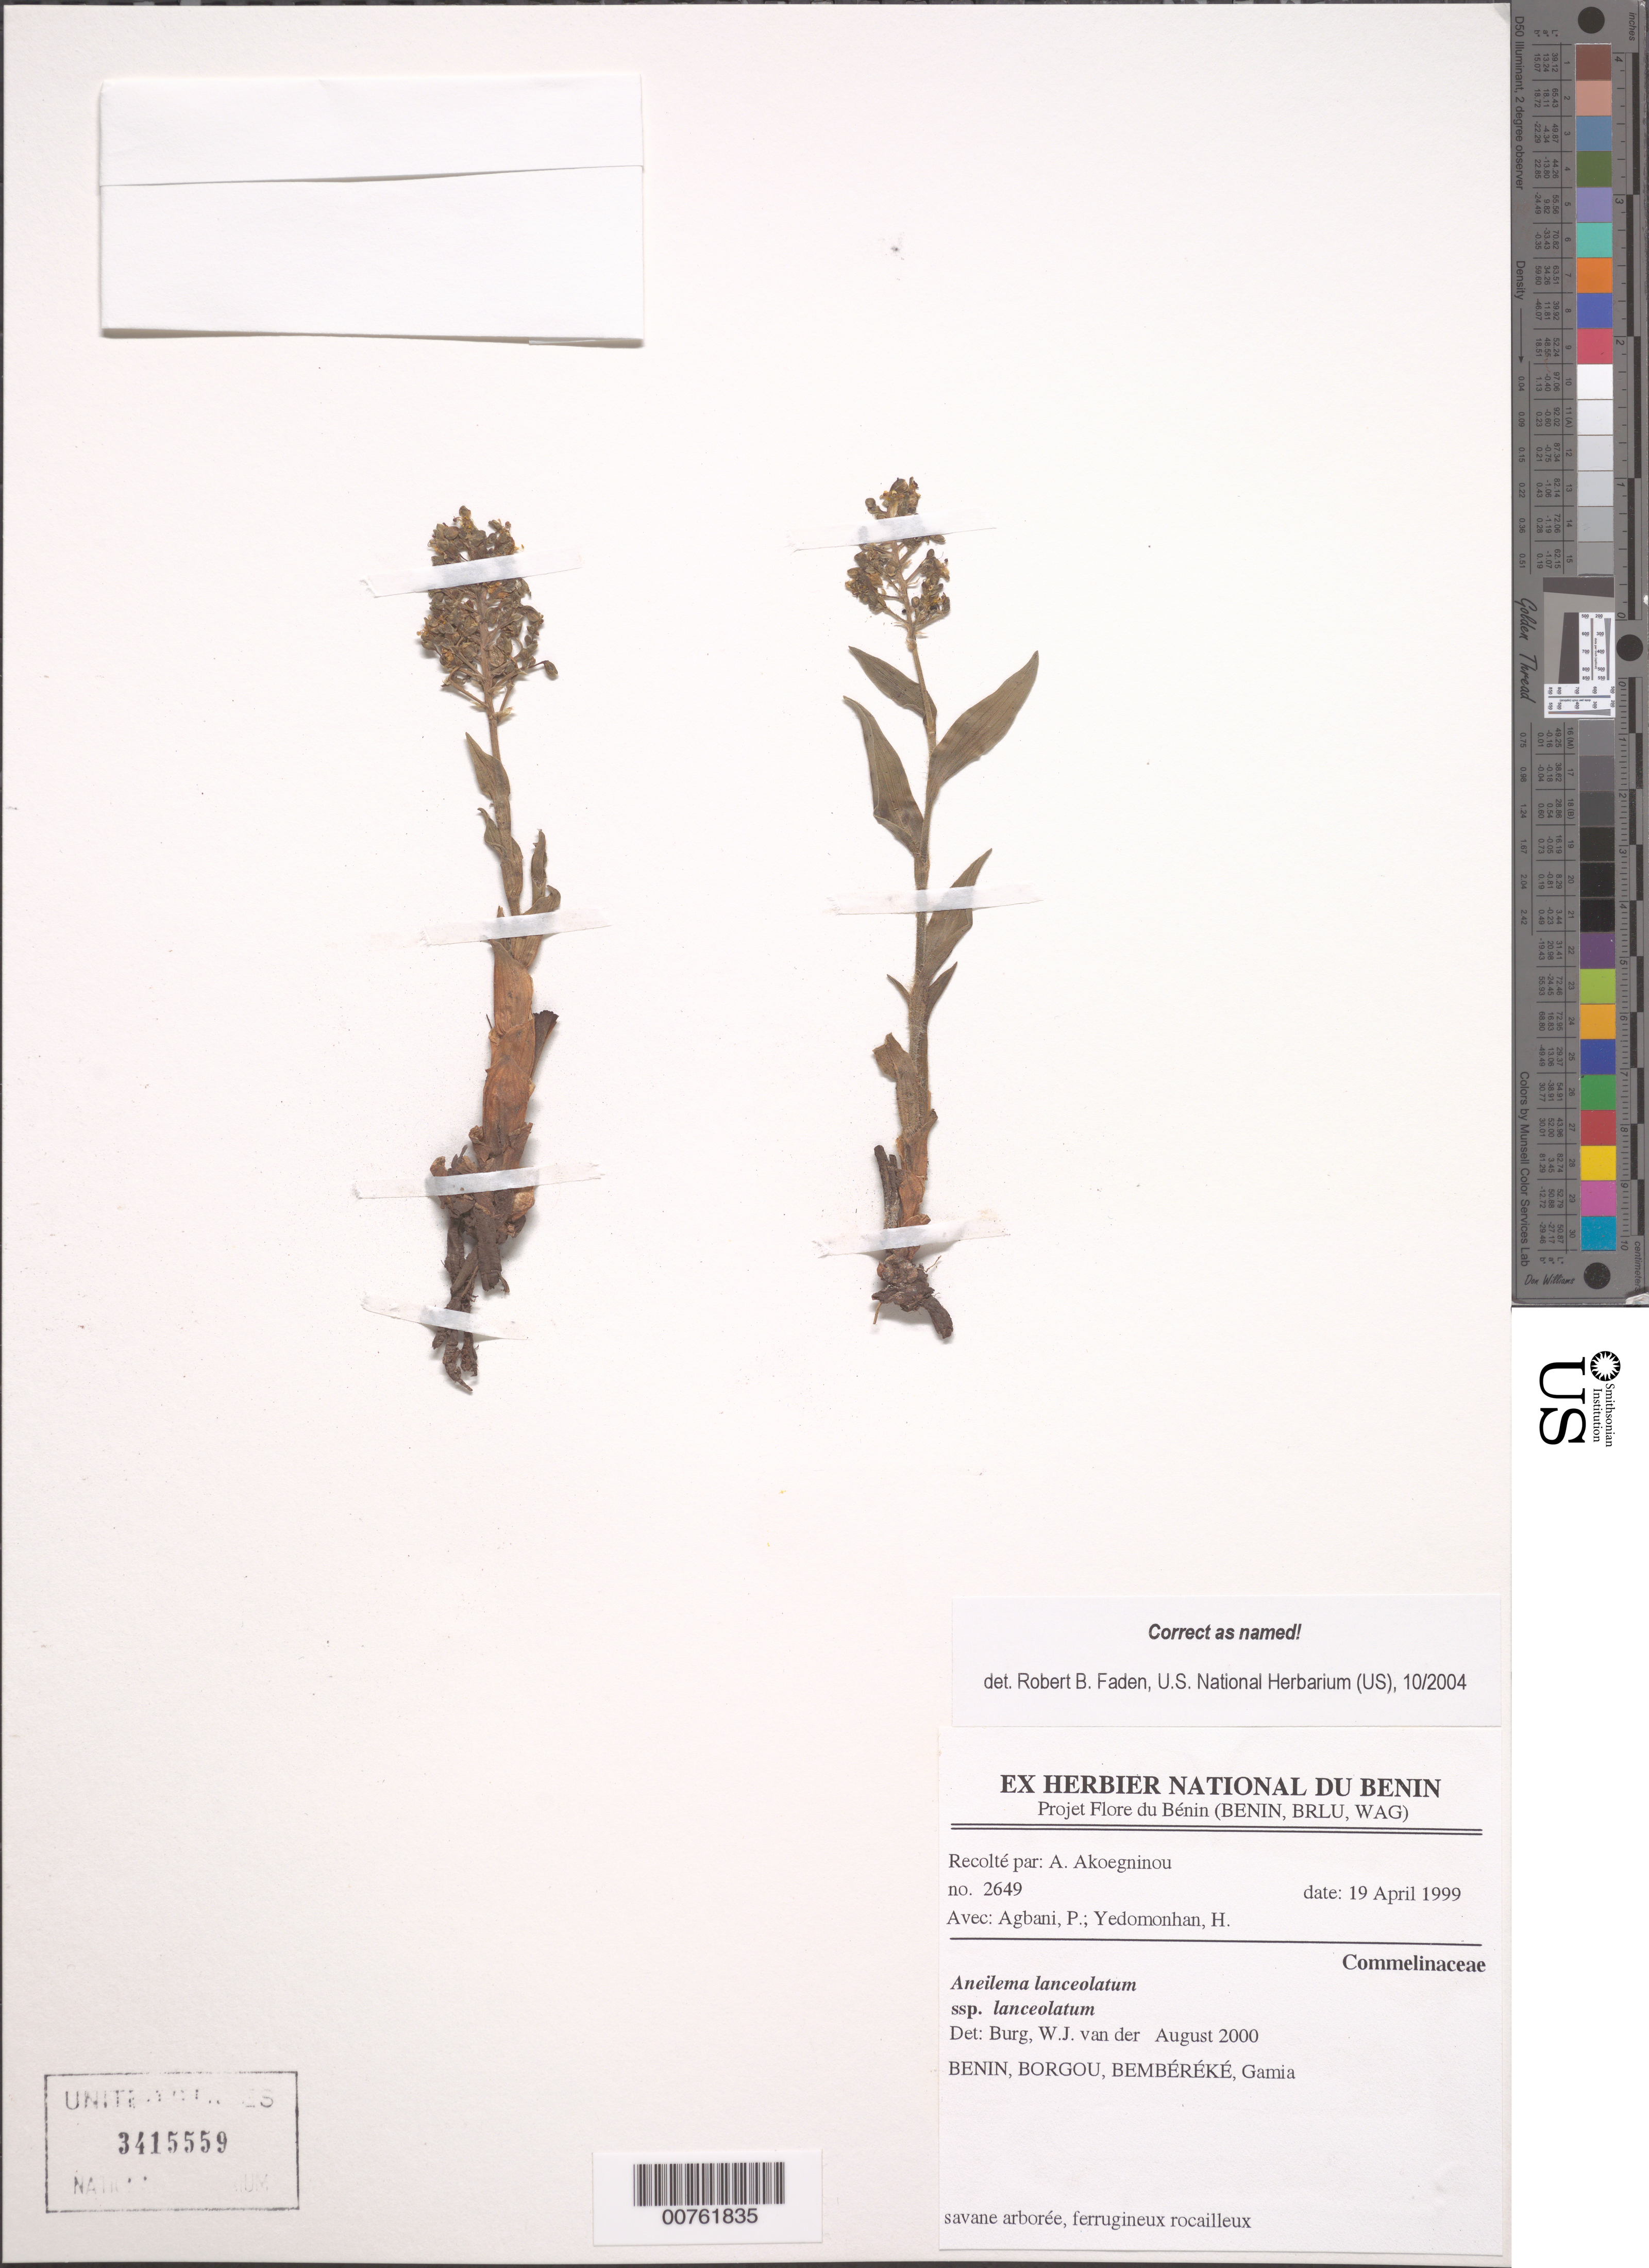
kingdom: Plantae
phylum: Tracheophyta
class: Liliopsida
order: Commelinales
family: Commelinaceae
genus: Aneilema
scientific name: Aneilema lanceolatum subsp. lanceolatum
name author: Benth.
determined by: Faden, Robert B., (US), Smithsonian Institution - National Museum of Natural History (UNITED STATES)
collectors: A. Akoegninou, P. Agbani & H. Yedomonhan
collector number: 2649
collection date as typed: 19 Apr 1999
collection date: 1999-04-19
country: Benin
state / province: Borgou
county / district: Bembereke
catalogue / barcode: US 3415559